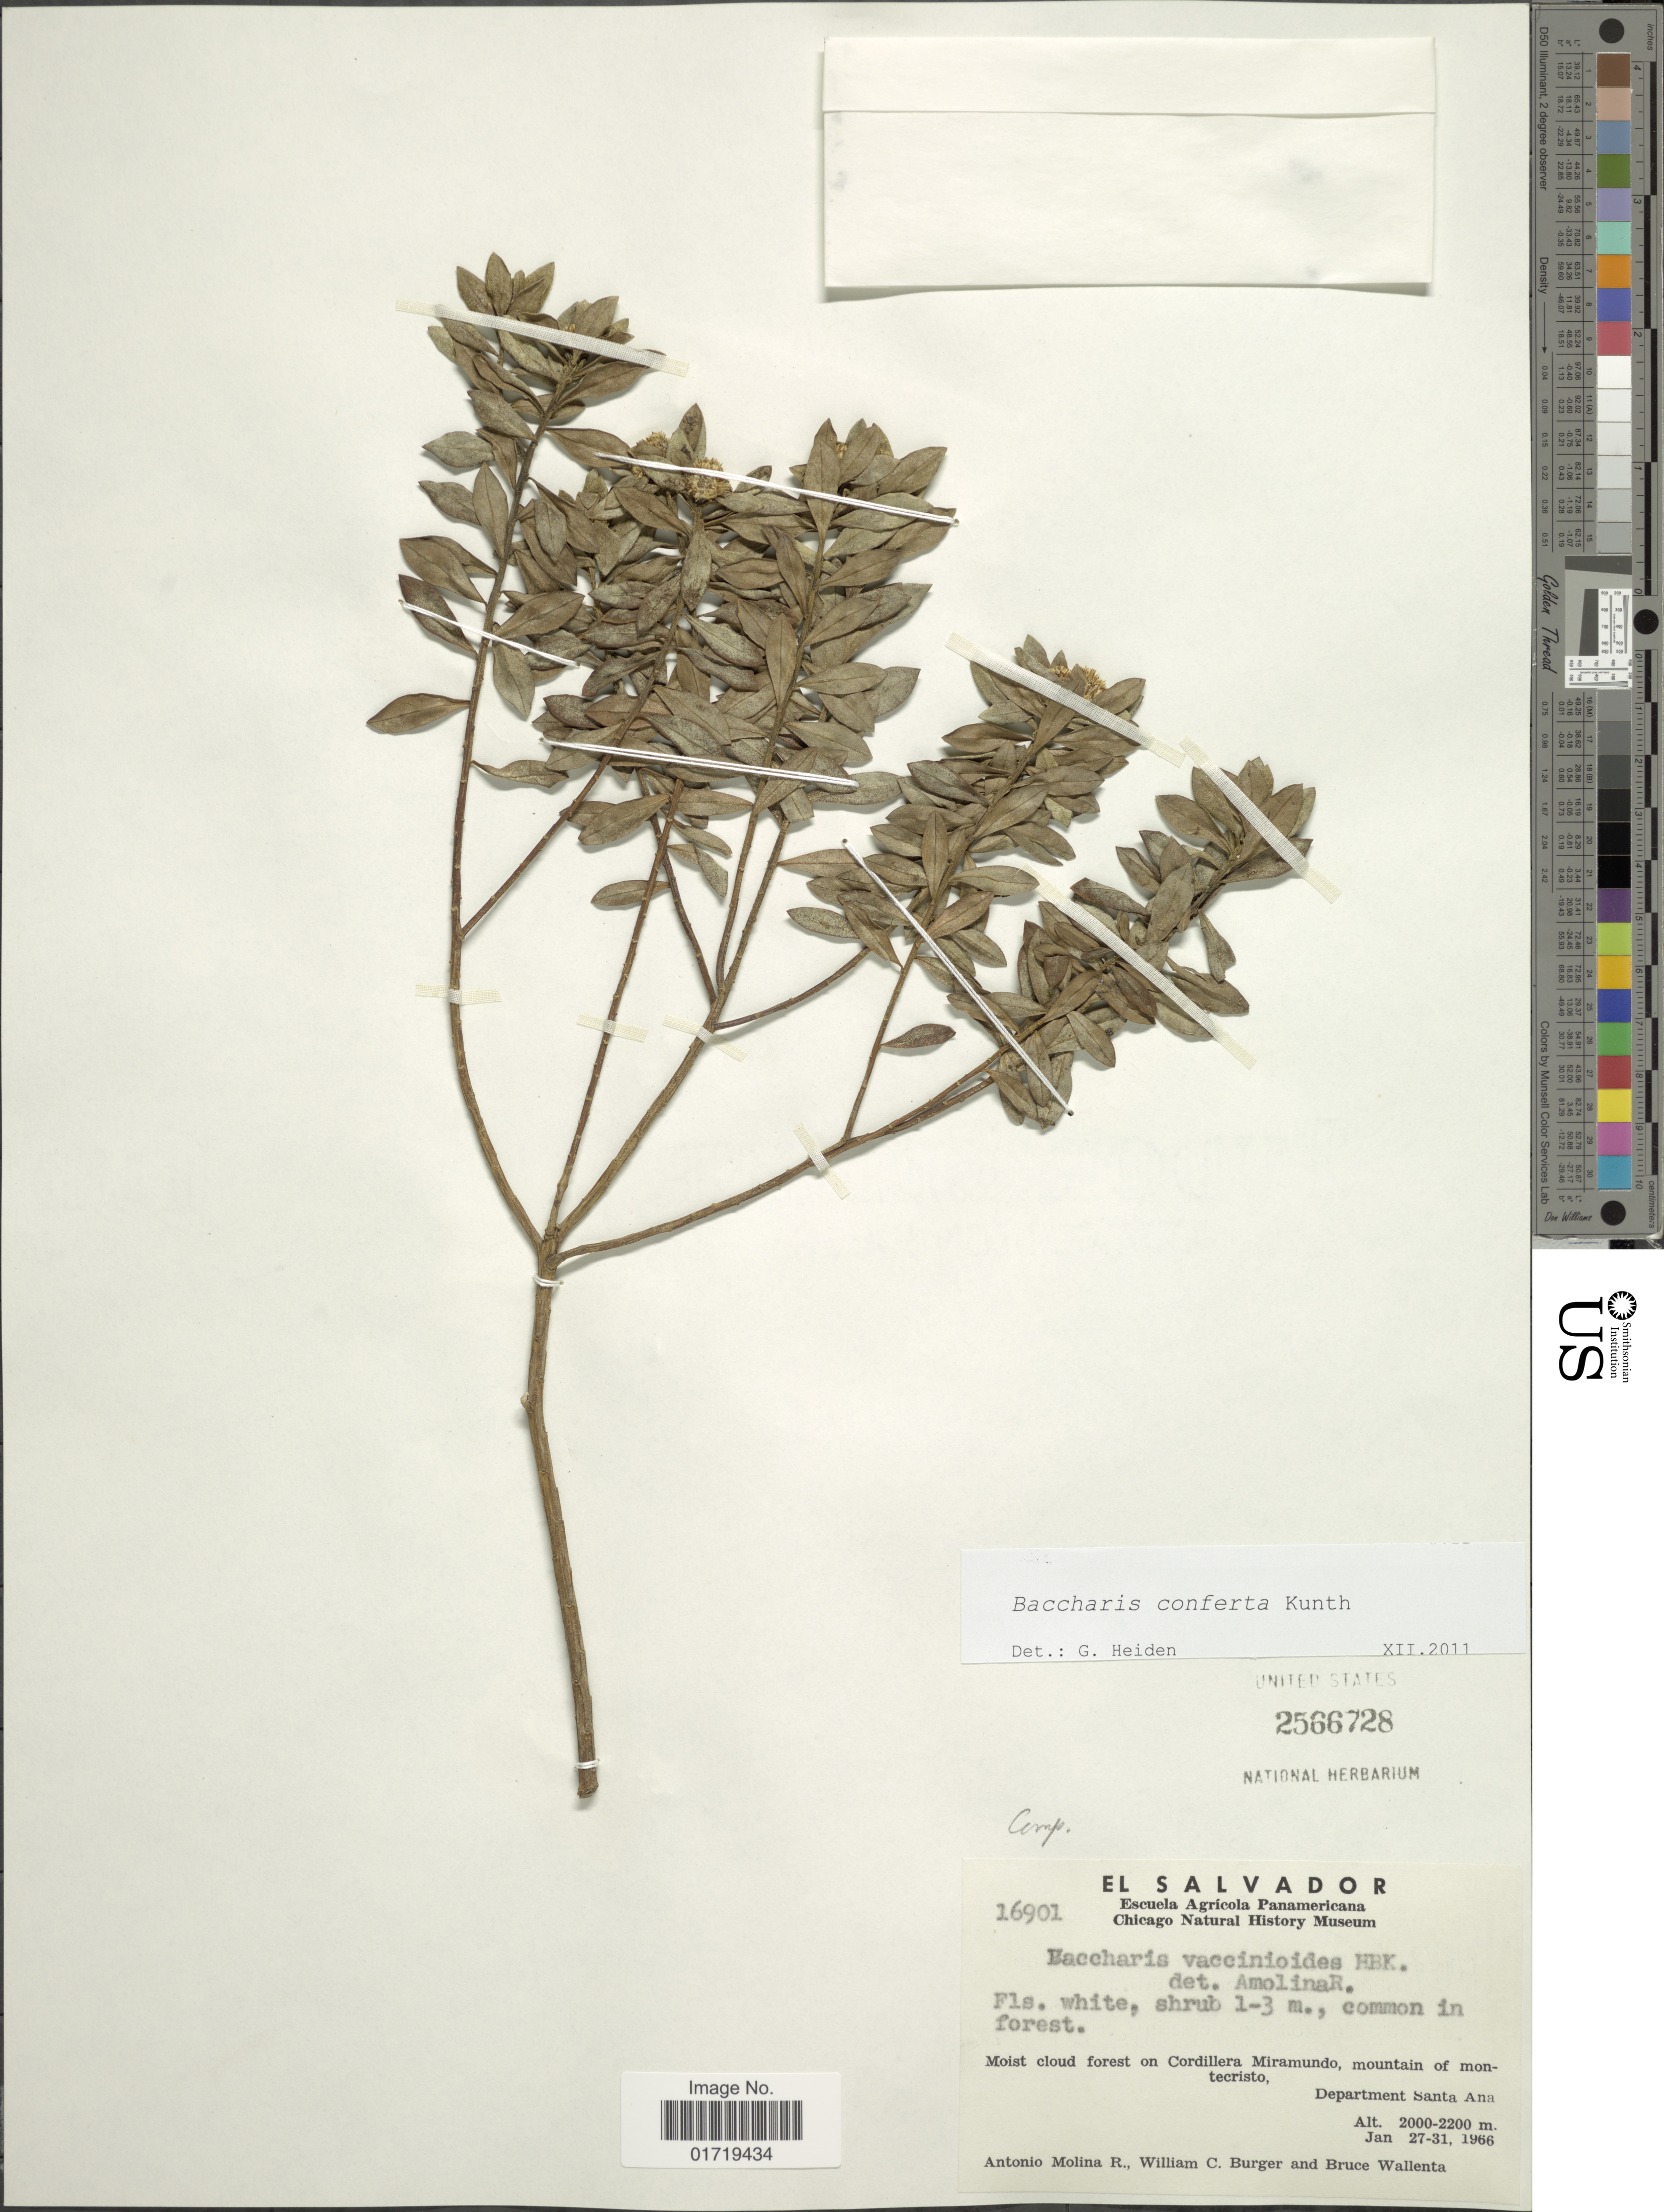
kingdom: Plantae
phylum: Tracheophyta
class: Magnoliopsida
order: Asterales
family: Asteraceae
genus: Baccharis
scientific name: Baccharis conferta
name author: Kunth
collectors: A. Molina R., W. Burger & B. Wallenta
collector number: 16901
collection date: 1966-01-27/1966-01-31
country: El Salvador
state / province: Santa Ana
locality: Moist cloud forest on Cordillera Miramundo, mountain of montecristo, Departement of Santa Ana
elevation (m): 2000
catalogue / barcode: US 2566728